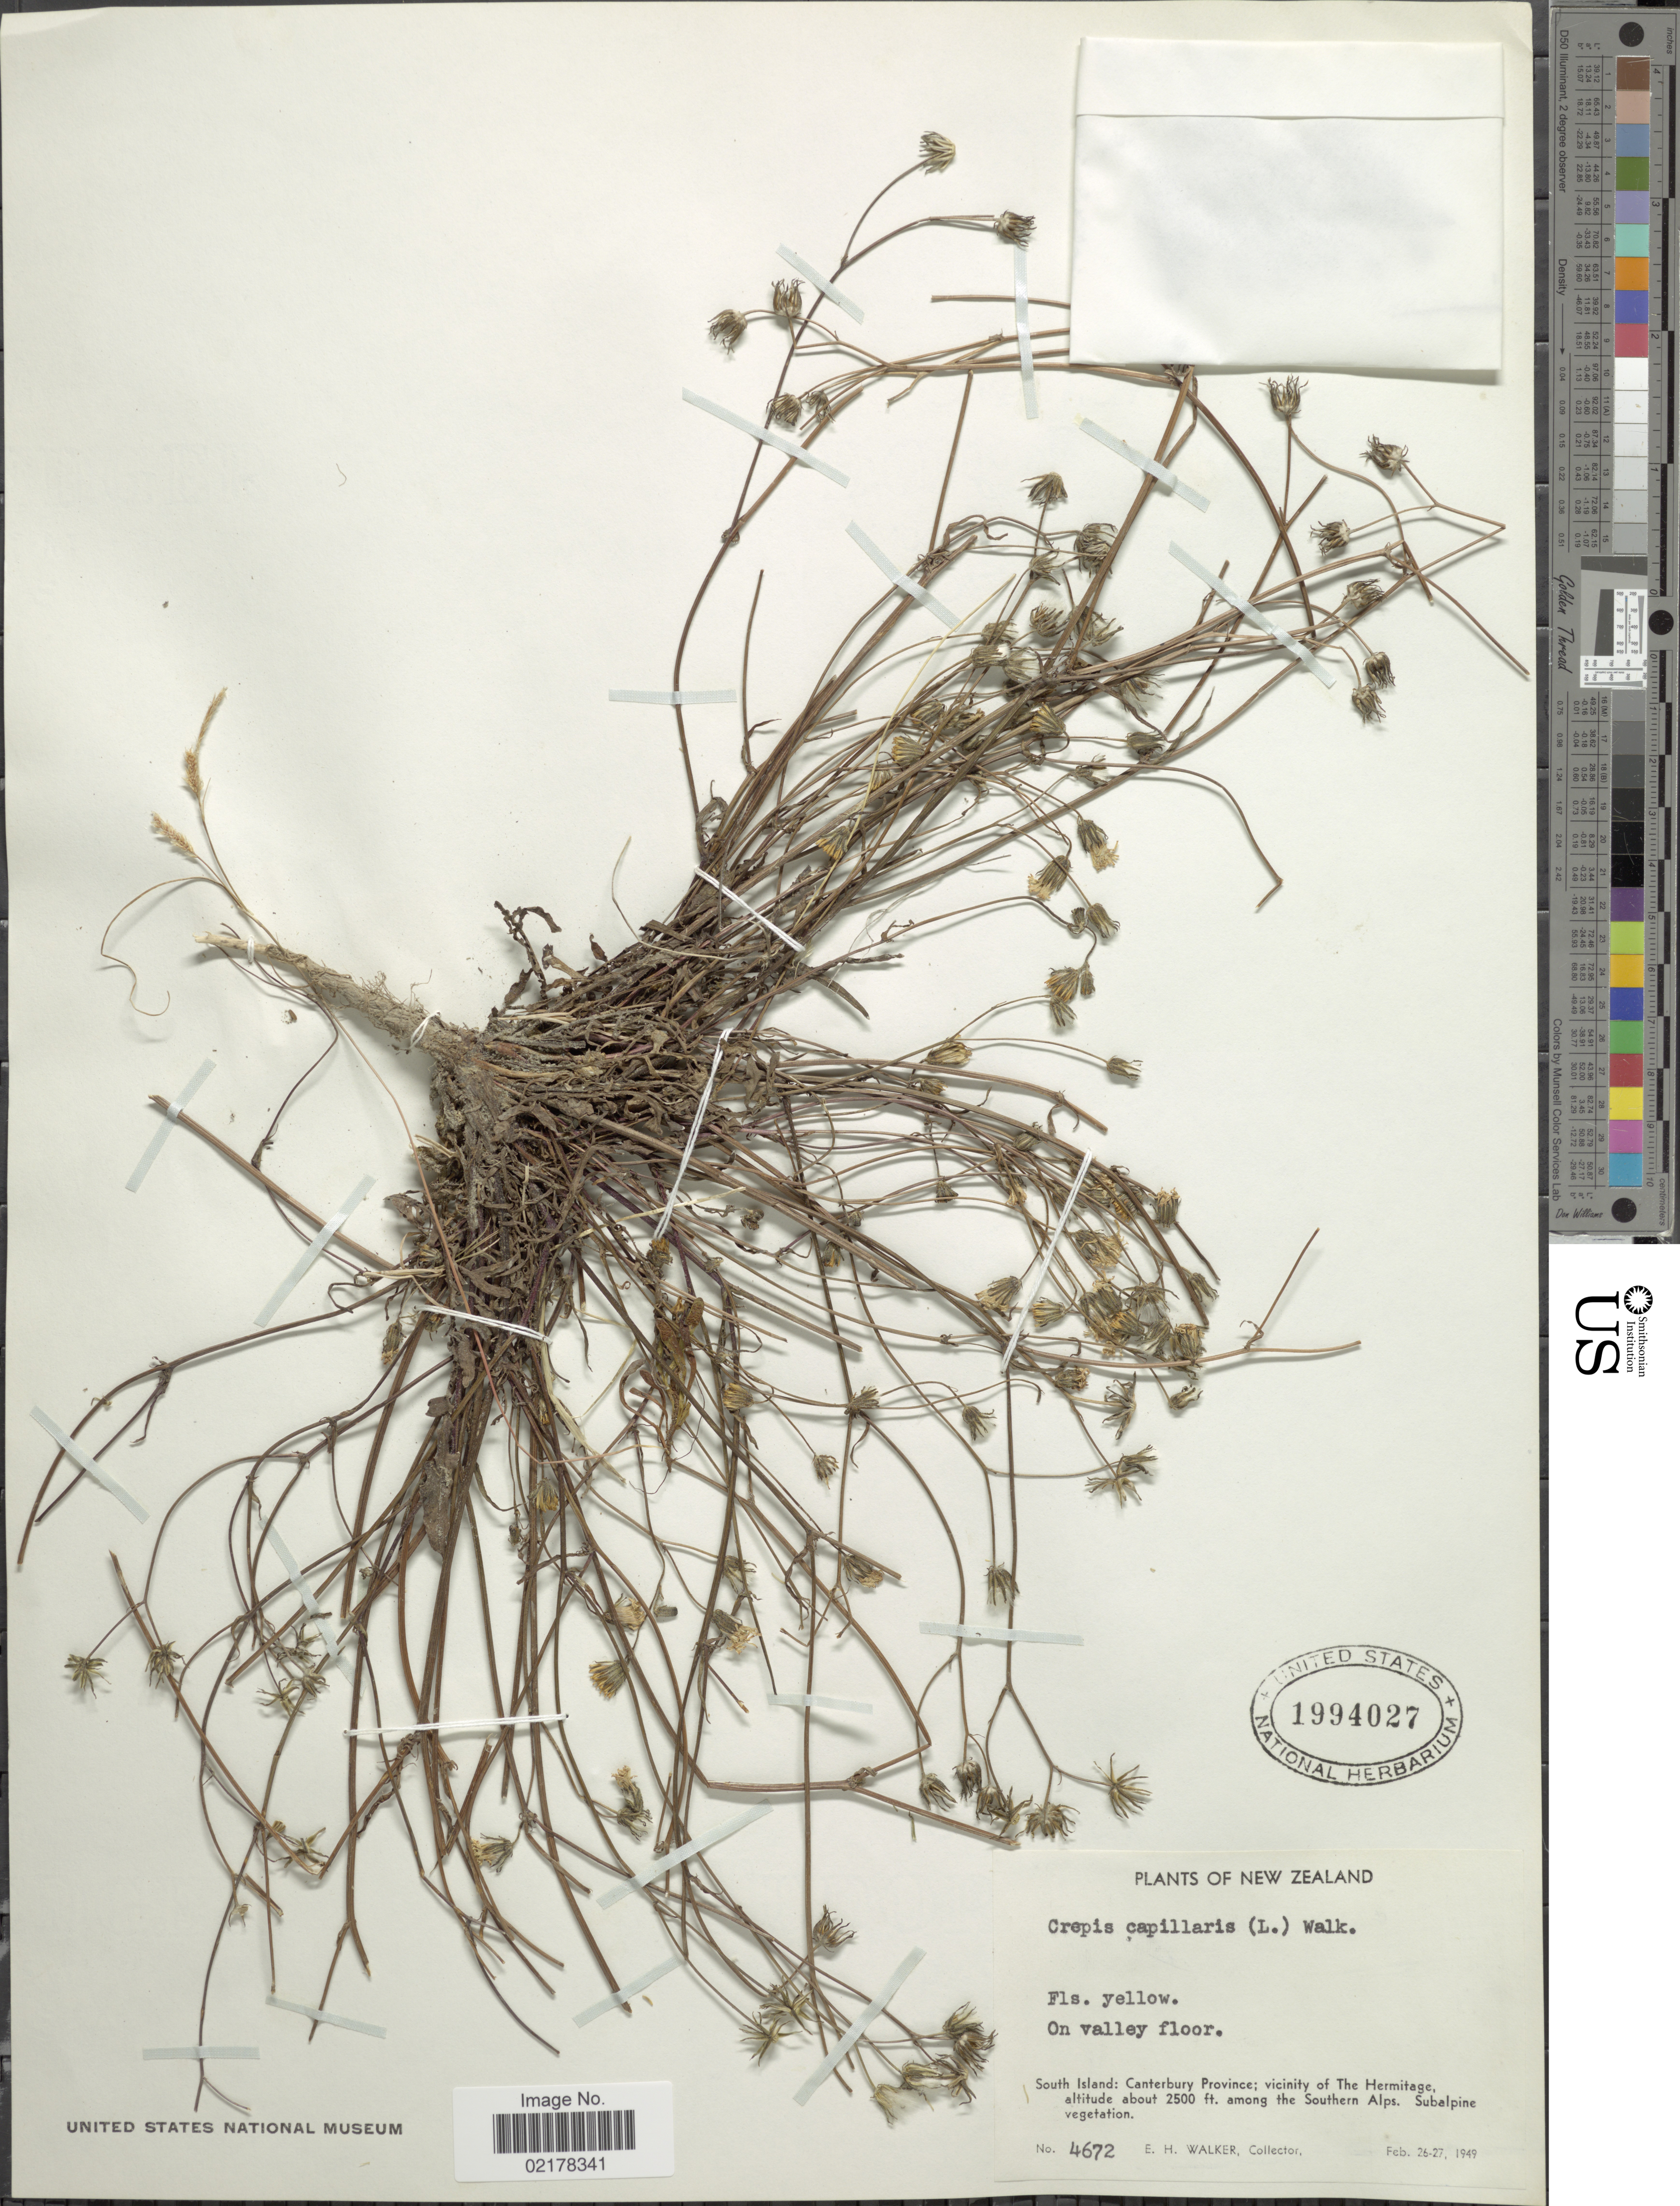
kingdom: Plantae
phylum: Tracheophyta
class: Magnoliopsida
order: Asterales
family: Asteraceae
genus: Crepis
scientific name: Crepis capillaris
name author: (L.) Wallr.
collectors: E. H. Walker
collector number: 4672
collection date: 1949-02-26/1949-02-27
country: New Zealand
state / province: Canterbury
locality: South Island: Canterbury Province; vicinity of The Hermitage. among the Southern Alps.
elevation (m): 762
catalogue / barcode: US 1994027